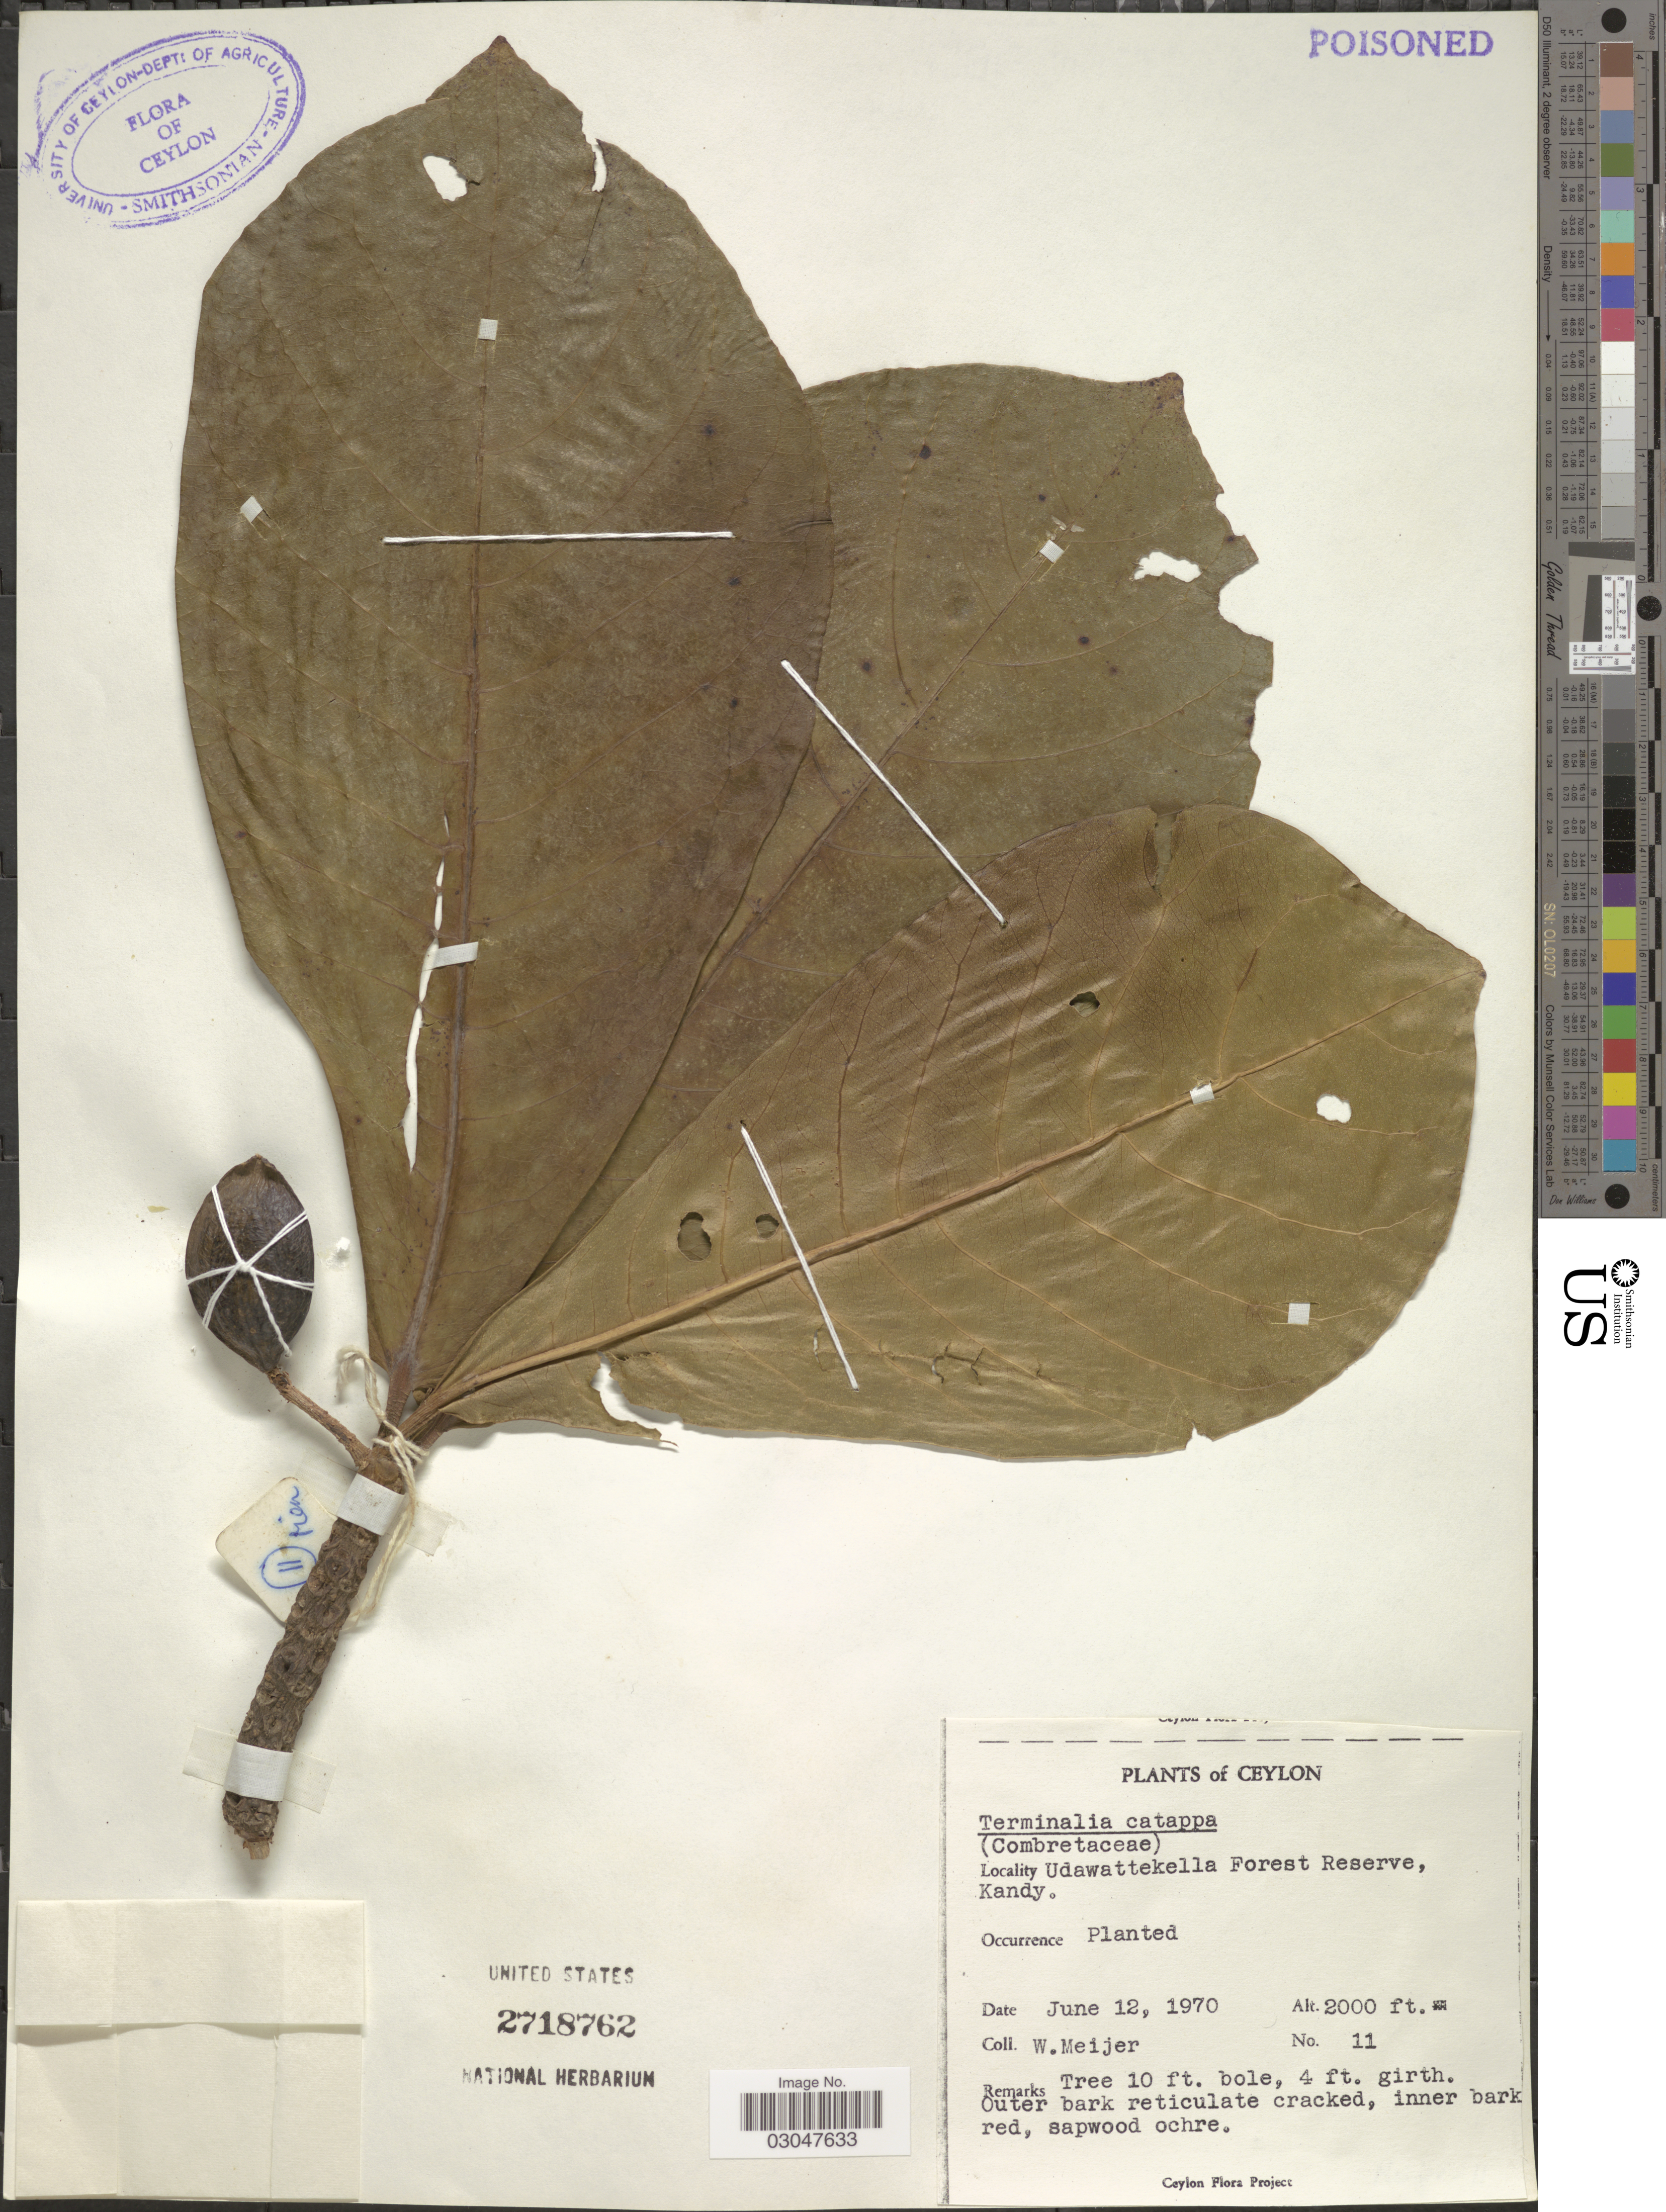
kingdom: Plantae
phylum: Tracheophyta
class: Magnoliopsida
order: Myrtales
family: Combretaceae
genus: Terminalia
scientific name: Terminalia catappa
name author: L.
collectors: W. Meijer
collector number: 11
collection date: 1970-06-12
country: Sri Lanka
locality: Ceylon. Udawattekella Forest Reserve, Kandy.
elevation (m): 610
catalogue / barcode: US 2718762